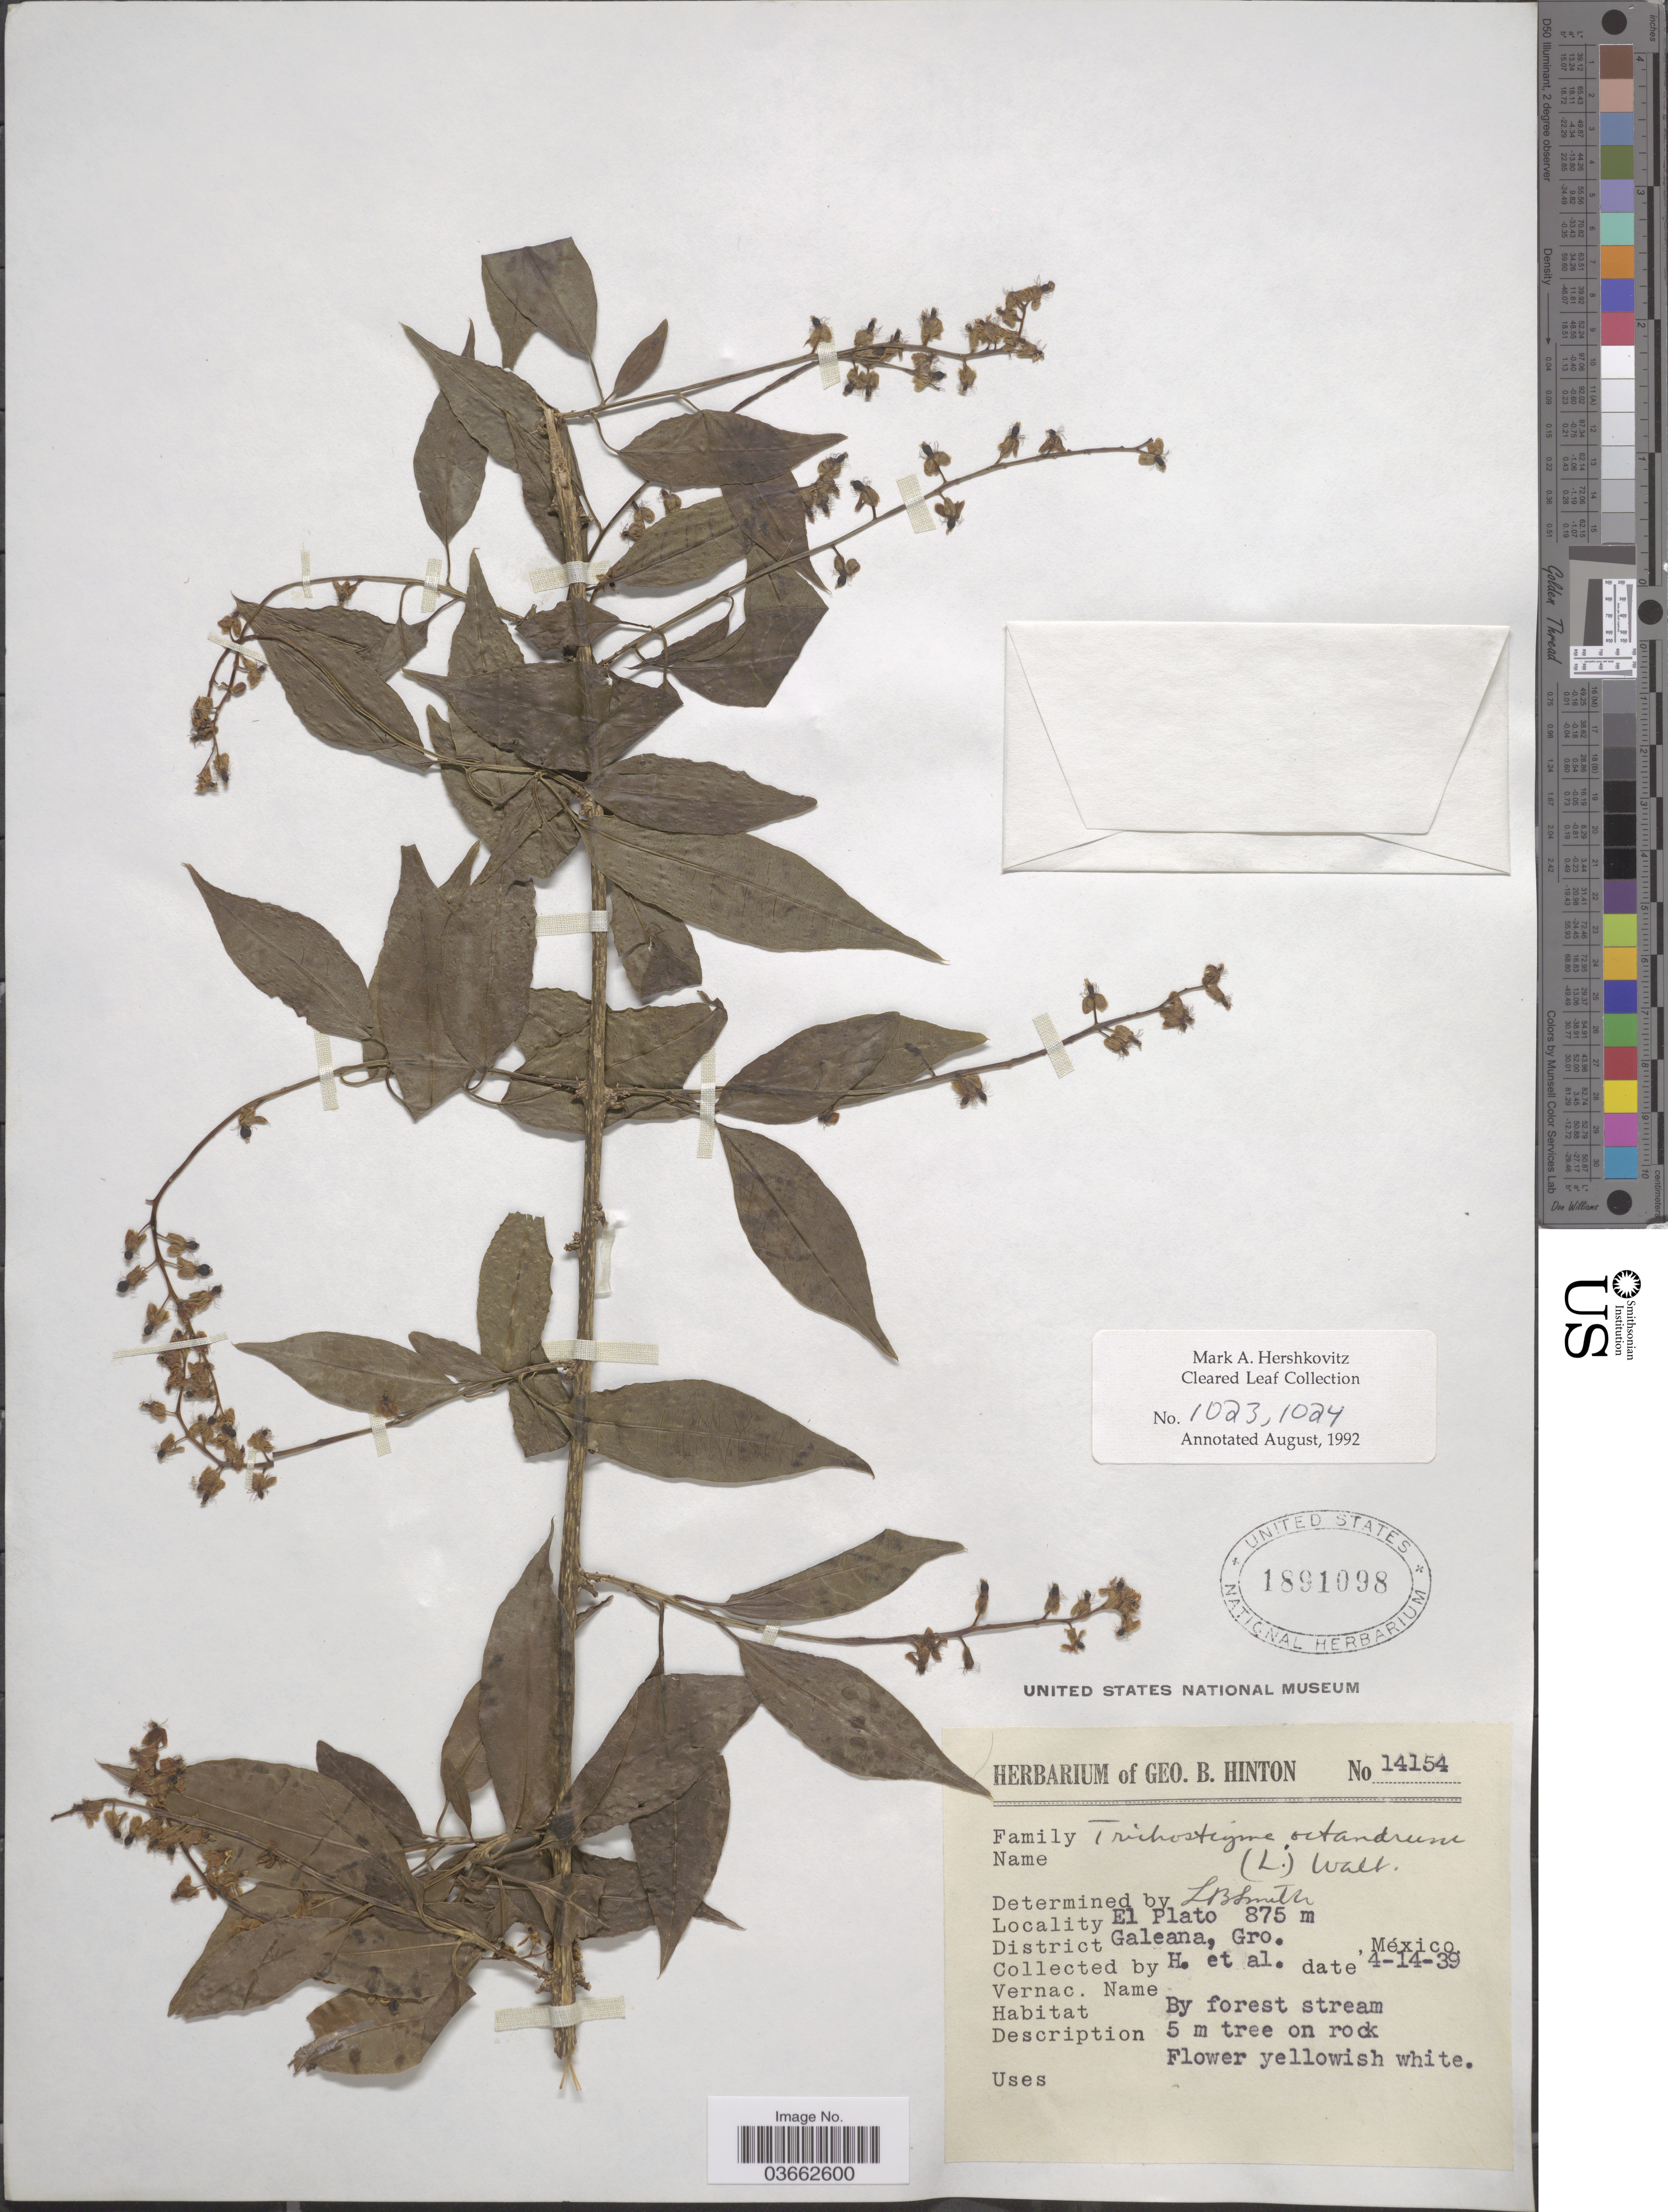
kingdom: Plantae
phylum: Tracheophyta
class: Magnoliopsida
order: Caryophyllales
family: Phytolaccaceae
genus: Trichostigma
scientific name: Trichostigma octandrum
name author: (L.) H. Walter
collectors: G. B. Hinton & et al.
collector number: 14154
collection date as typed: Transcribed d/m/y: 14/4/39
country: Mexico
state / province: Guerrero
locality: El Plato. Galeana.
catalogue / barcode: US 1891098